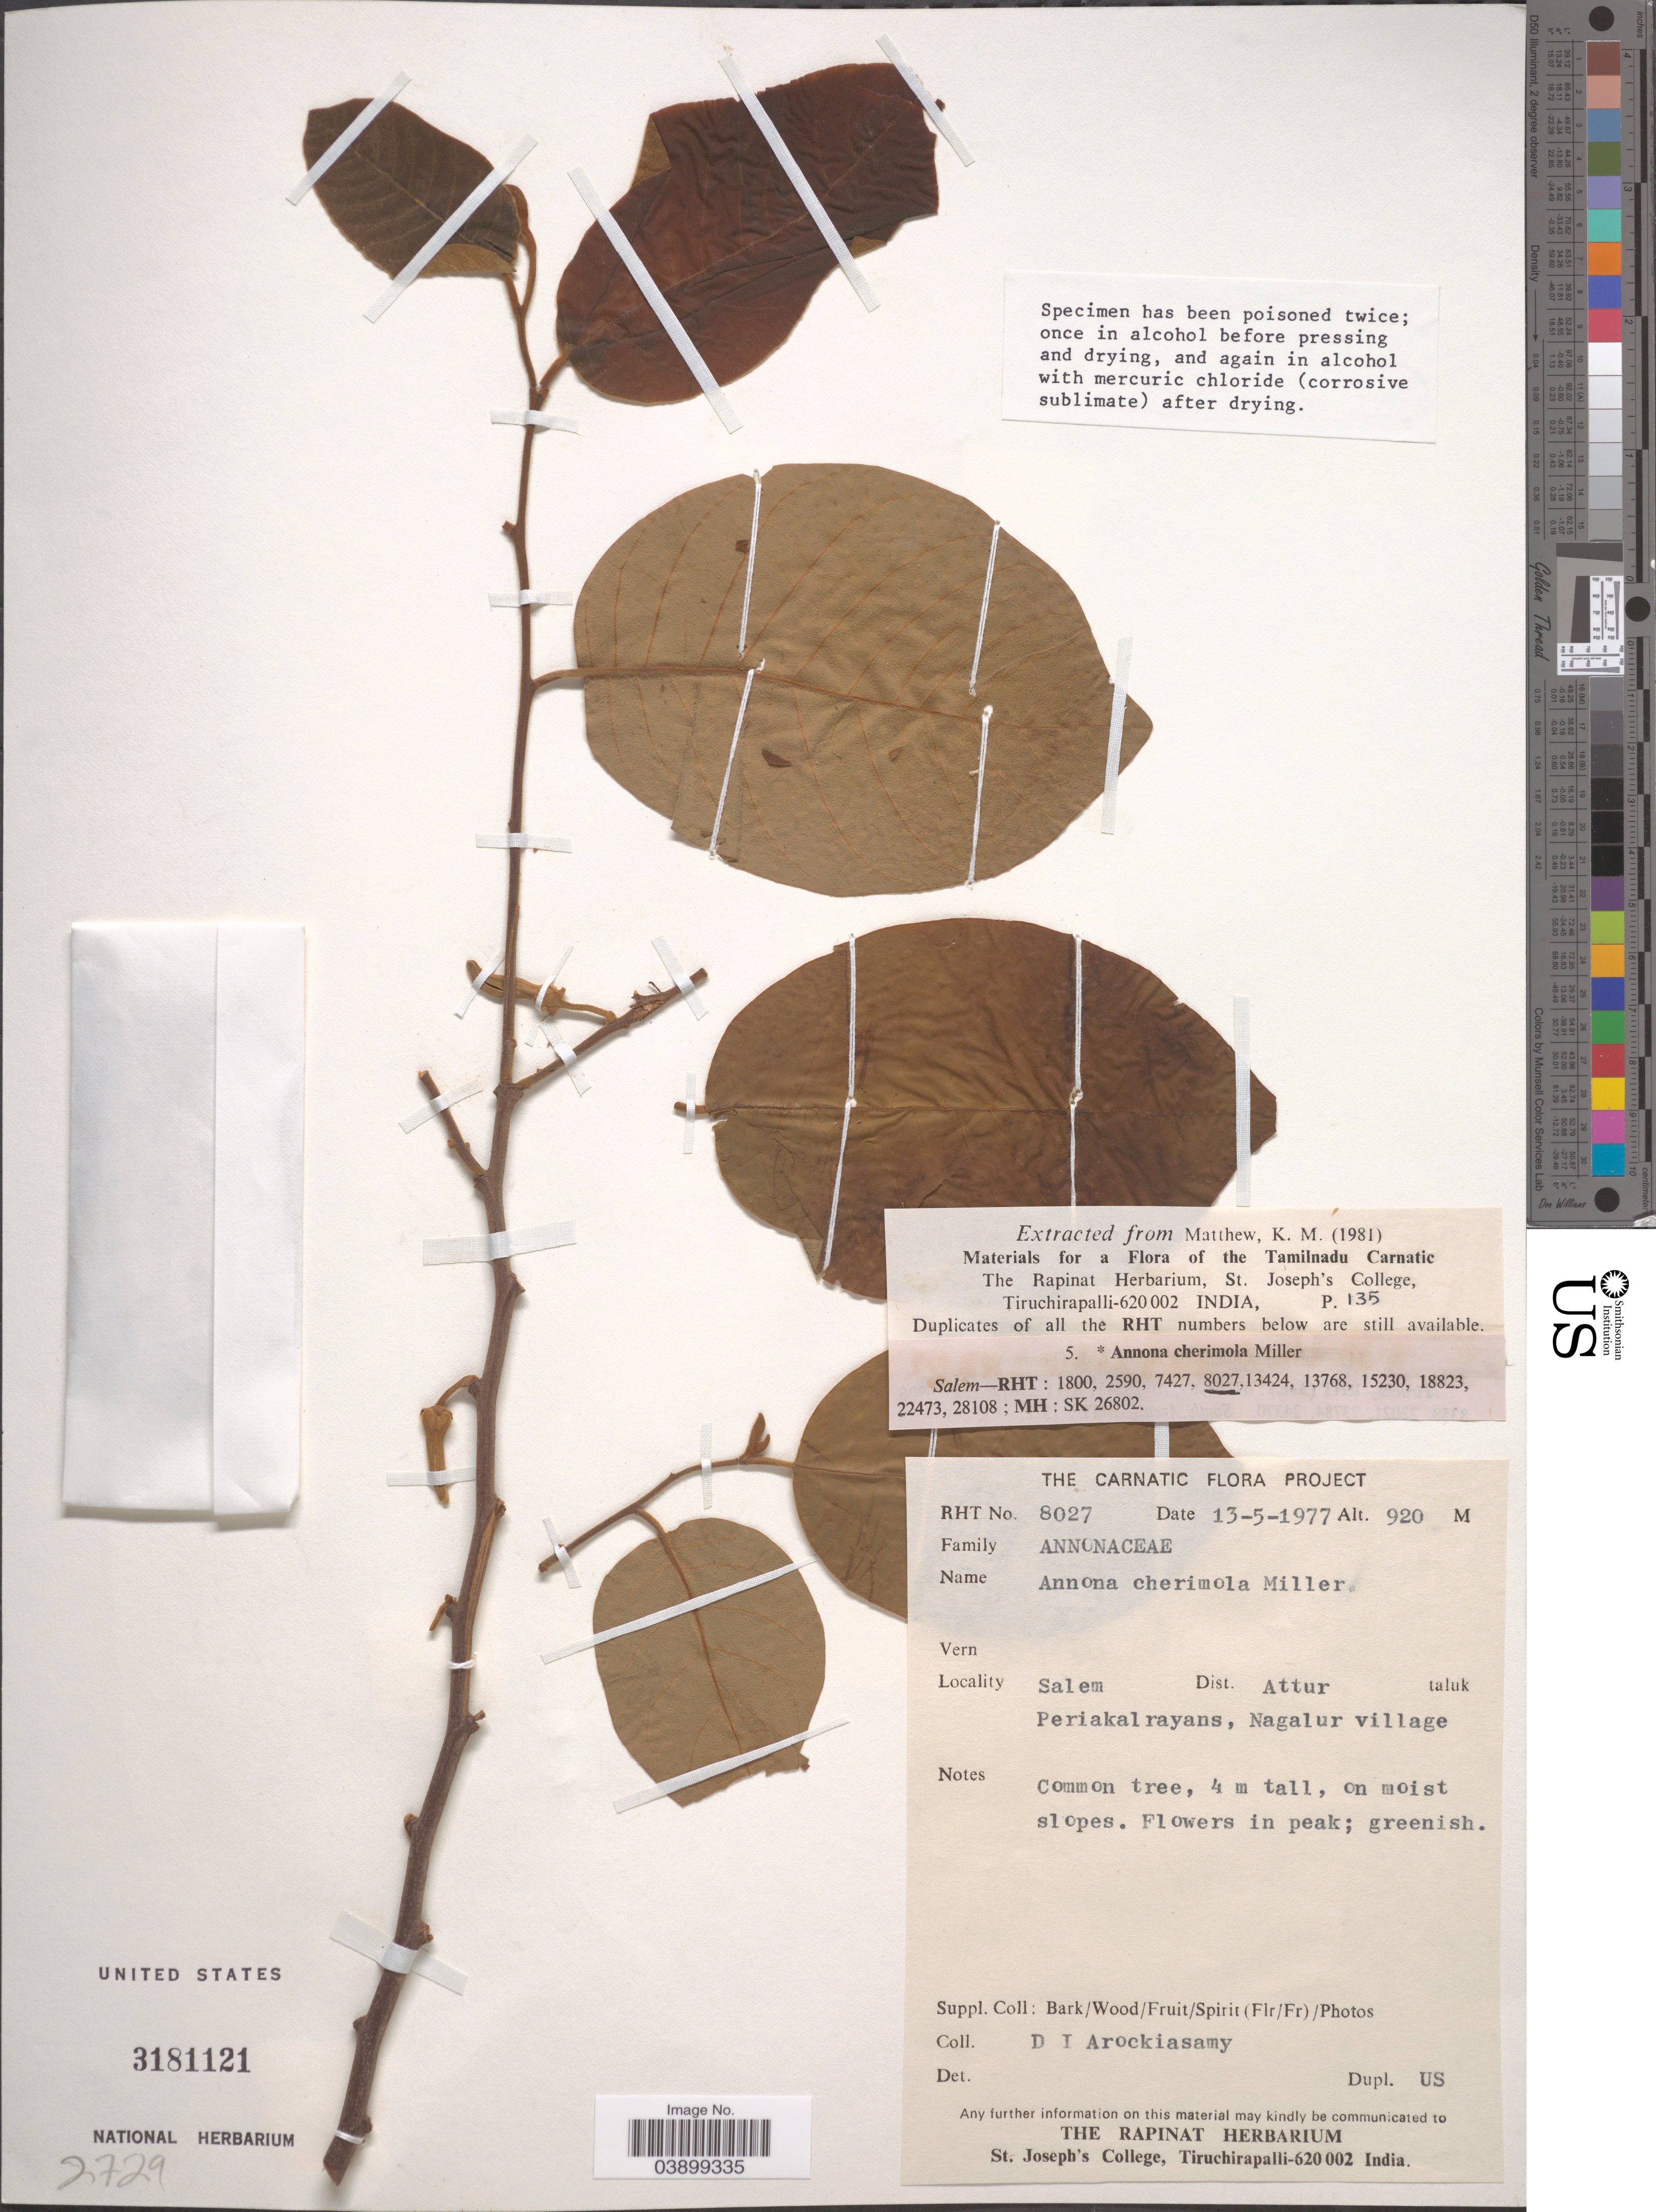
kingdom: Plantae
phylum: Tracheophyta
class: Magnoliopsida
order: Magnoliales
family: Annonaceae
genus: Annona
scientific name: Annona cherimola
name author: Mill.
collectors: D. Arockiasamy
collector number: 8027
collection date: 1977-05-13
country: India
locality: Salem. Dist. Attur taluk. Periakal rayans, Nagalur village.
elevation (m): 920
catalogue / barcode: US 3181121